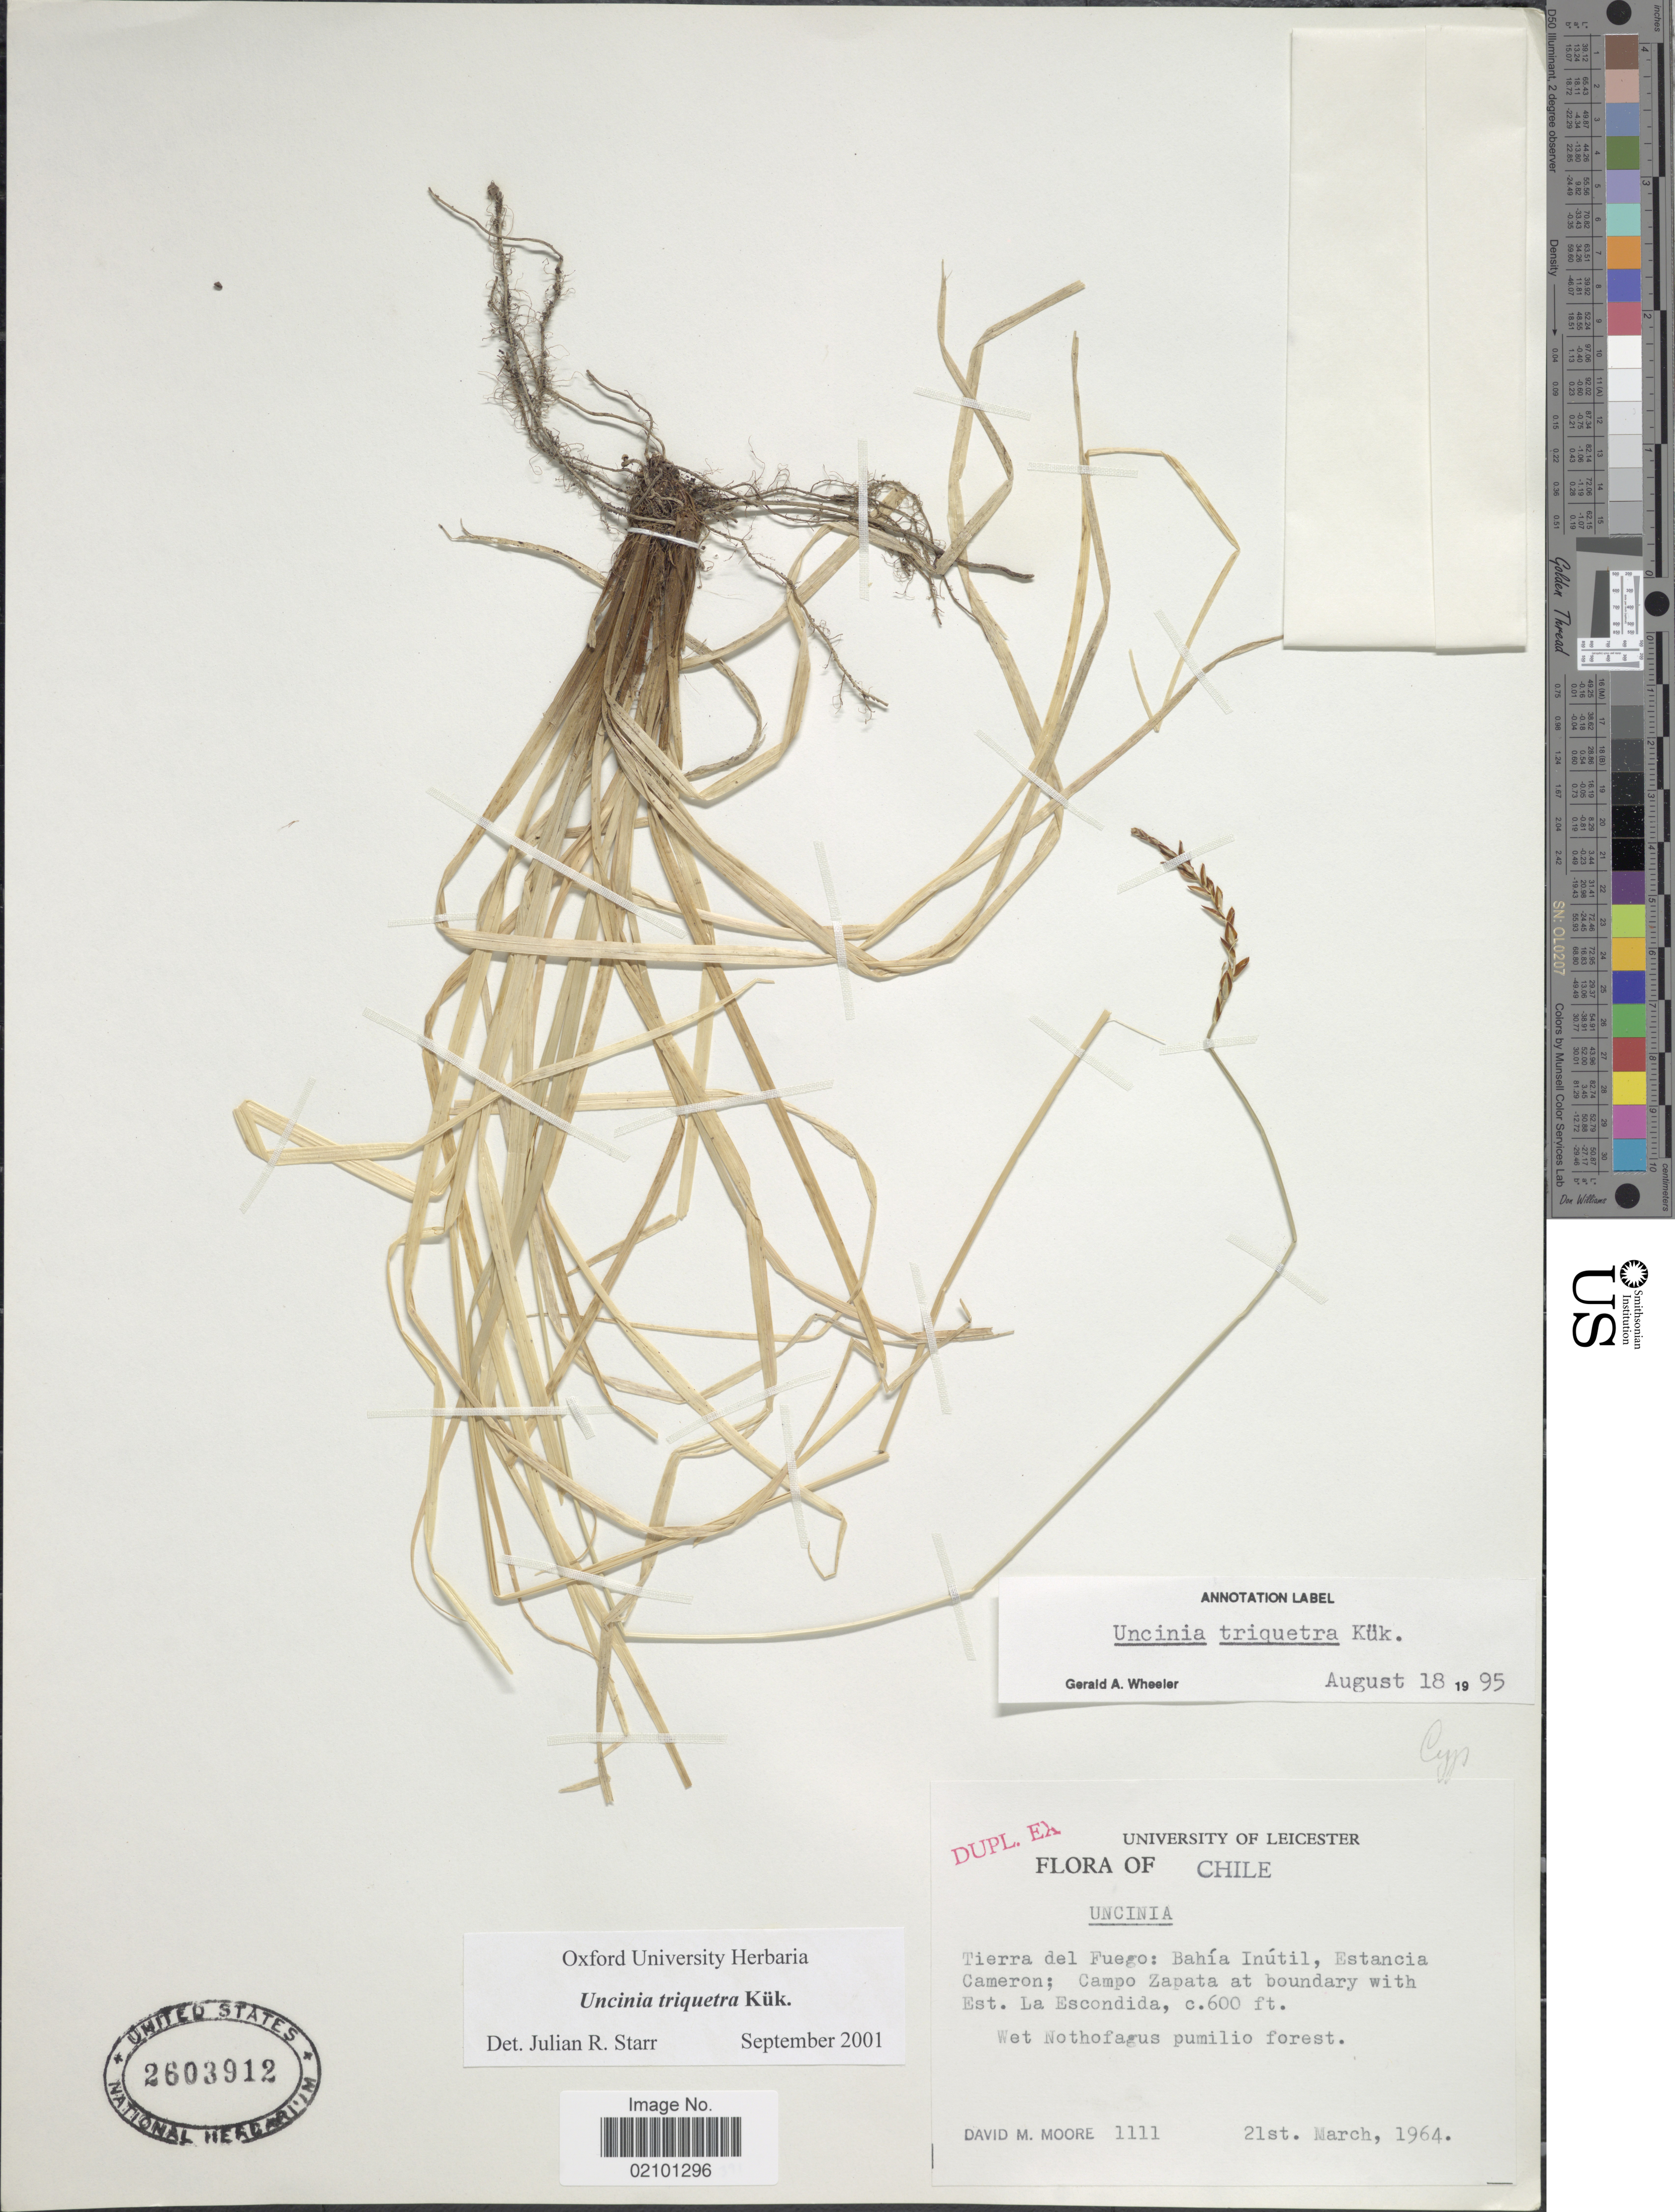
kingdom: Plantae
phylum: Tracheophyta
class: Liliopsida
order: Poales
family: Cyperaceae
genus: Carex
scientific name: Carex triangula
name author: J.R. Starr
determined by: Jimnéz-Mejias, Pedro, (UPOS), Universidad Pablo de Olavide (SPAIN)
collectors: D. Moore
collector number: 1111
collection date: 1964-03-21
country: Argentina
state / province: Tierra del Fuego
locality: Tierra del Fuego: Bahia Inutil, Estancia Cameron; Campo Zapata at boundary with Est. La Escondida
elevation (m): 183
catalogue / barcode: US 2603912